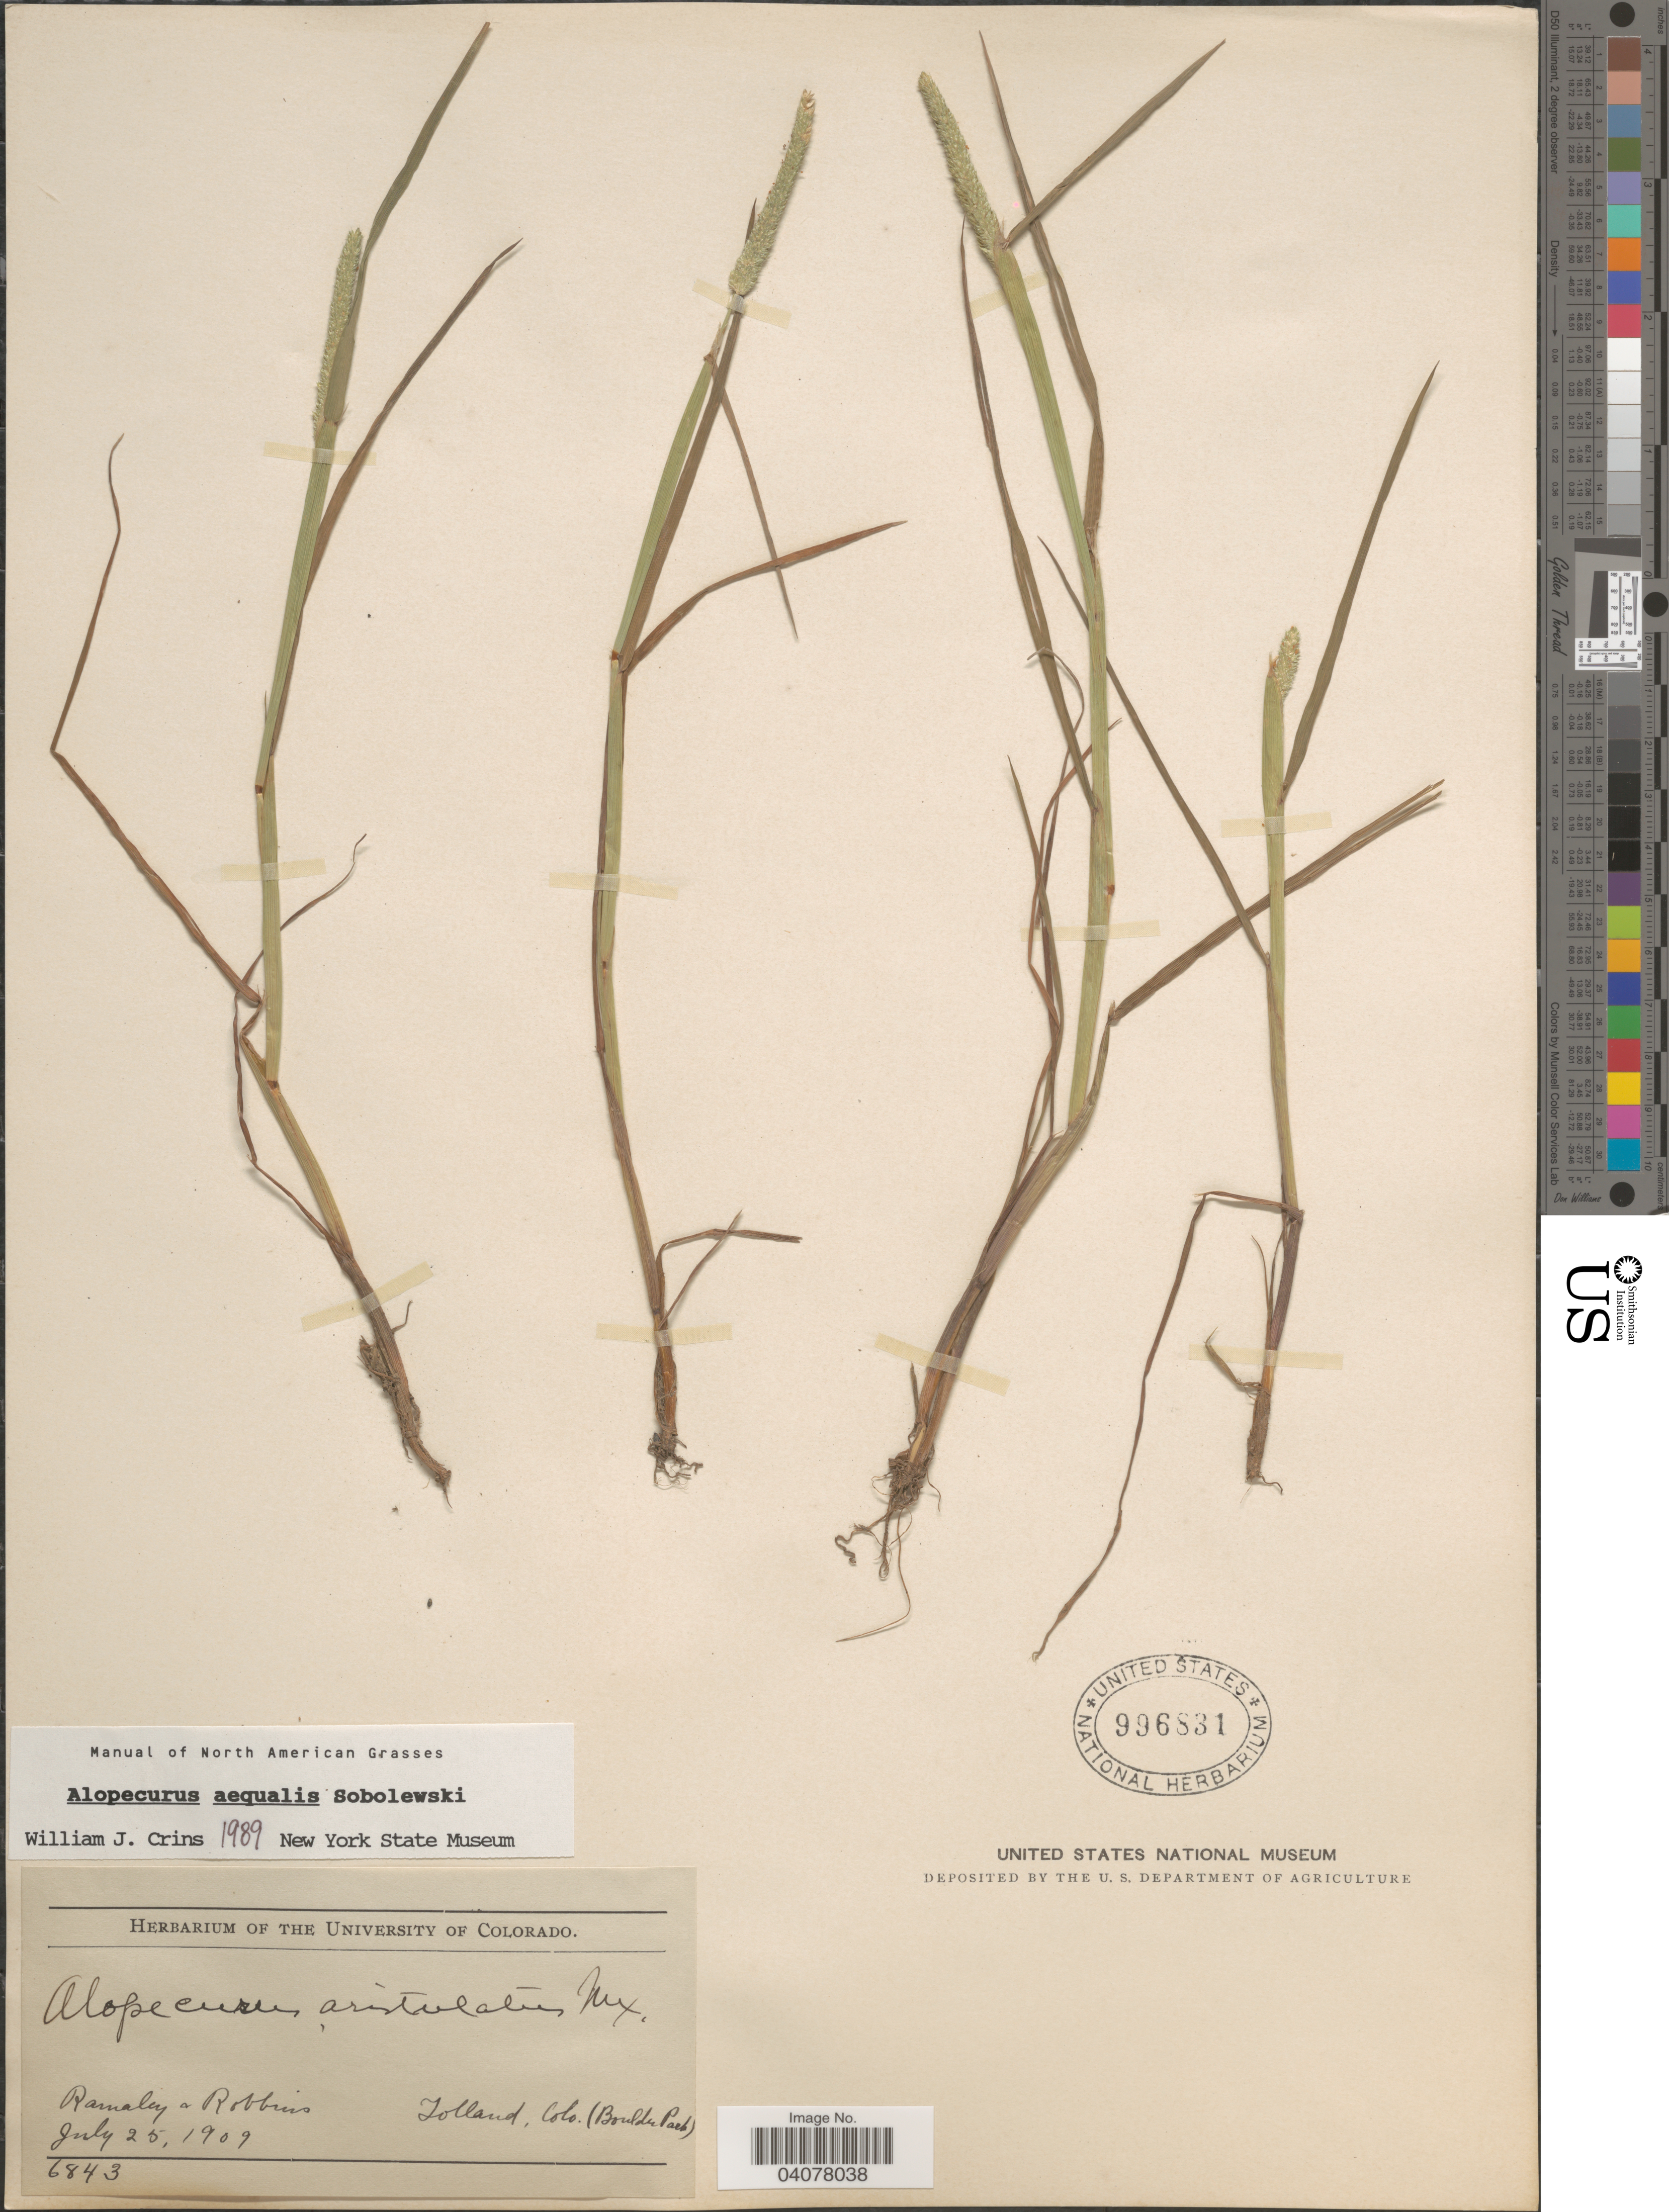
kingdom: Plantae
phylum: Tracheophyta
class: Liliopsida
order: Poales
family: Poaceae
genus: Alopecurus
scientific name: Alopecurus aequalis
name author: Sobol.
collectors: Ramaley & -- Robbins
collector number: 6843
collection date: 1909-07-25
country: United States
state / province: Colorado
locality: Tolland, (Boulder Park).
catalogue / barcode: US 996831